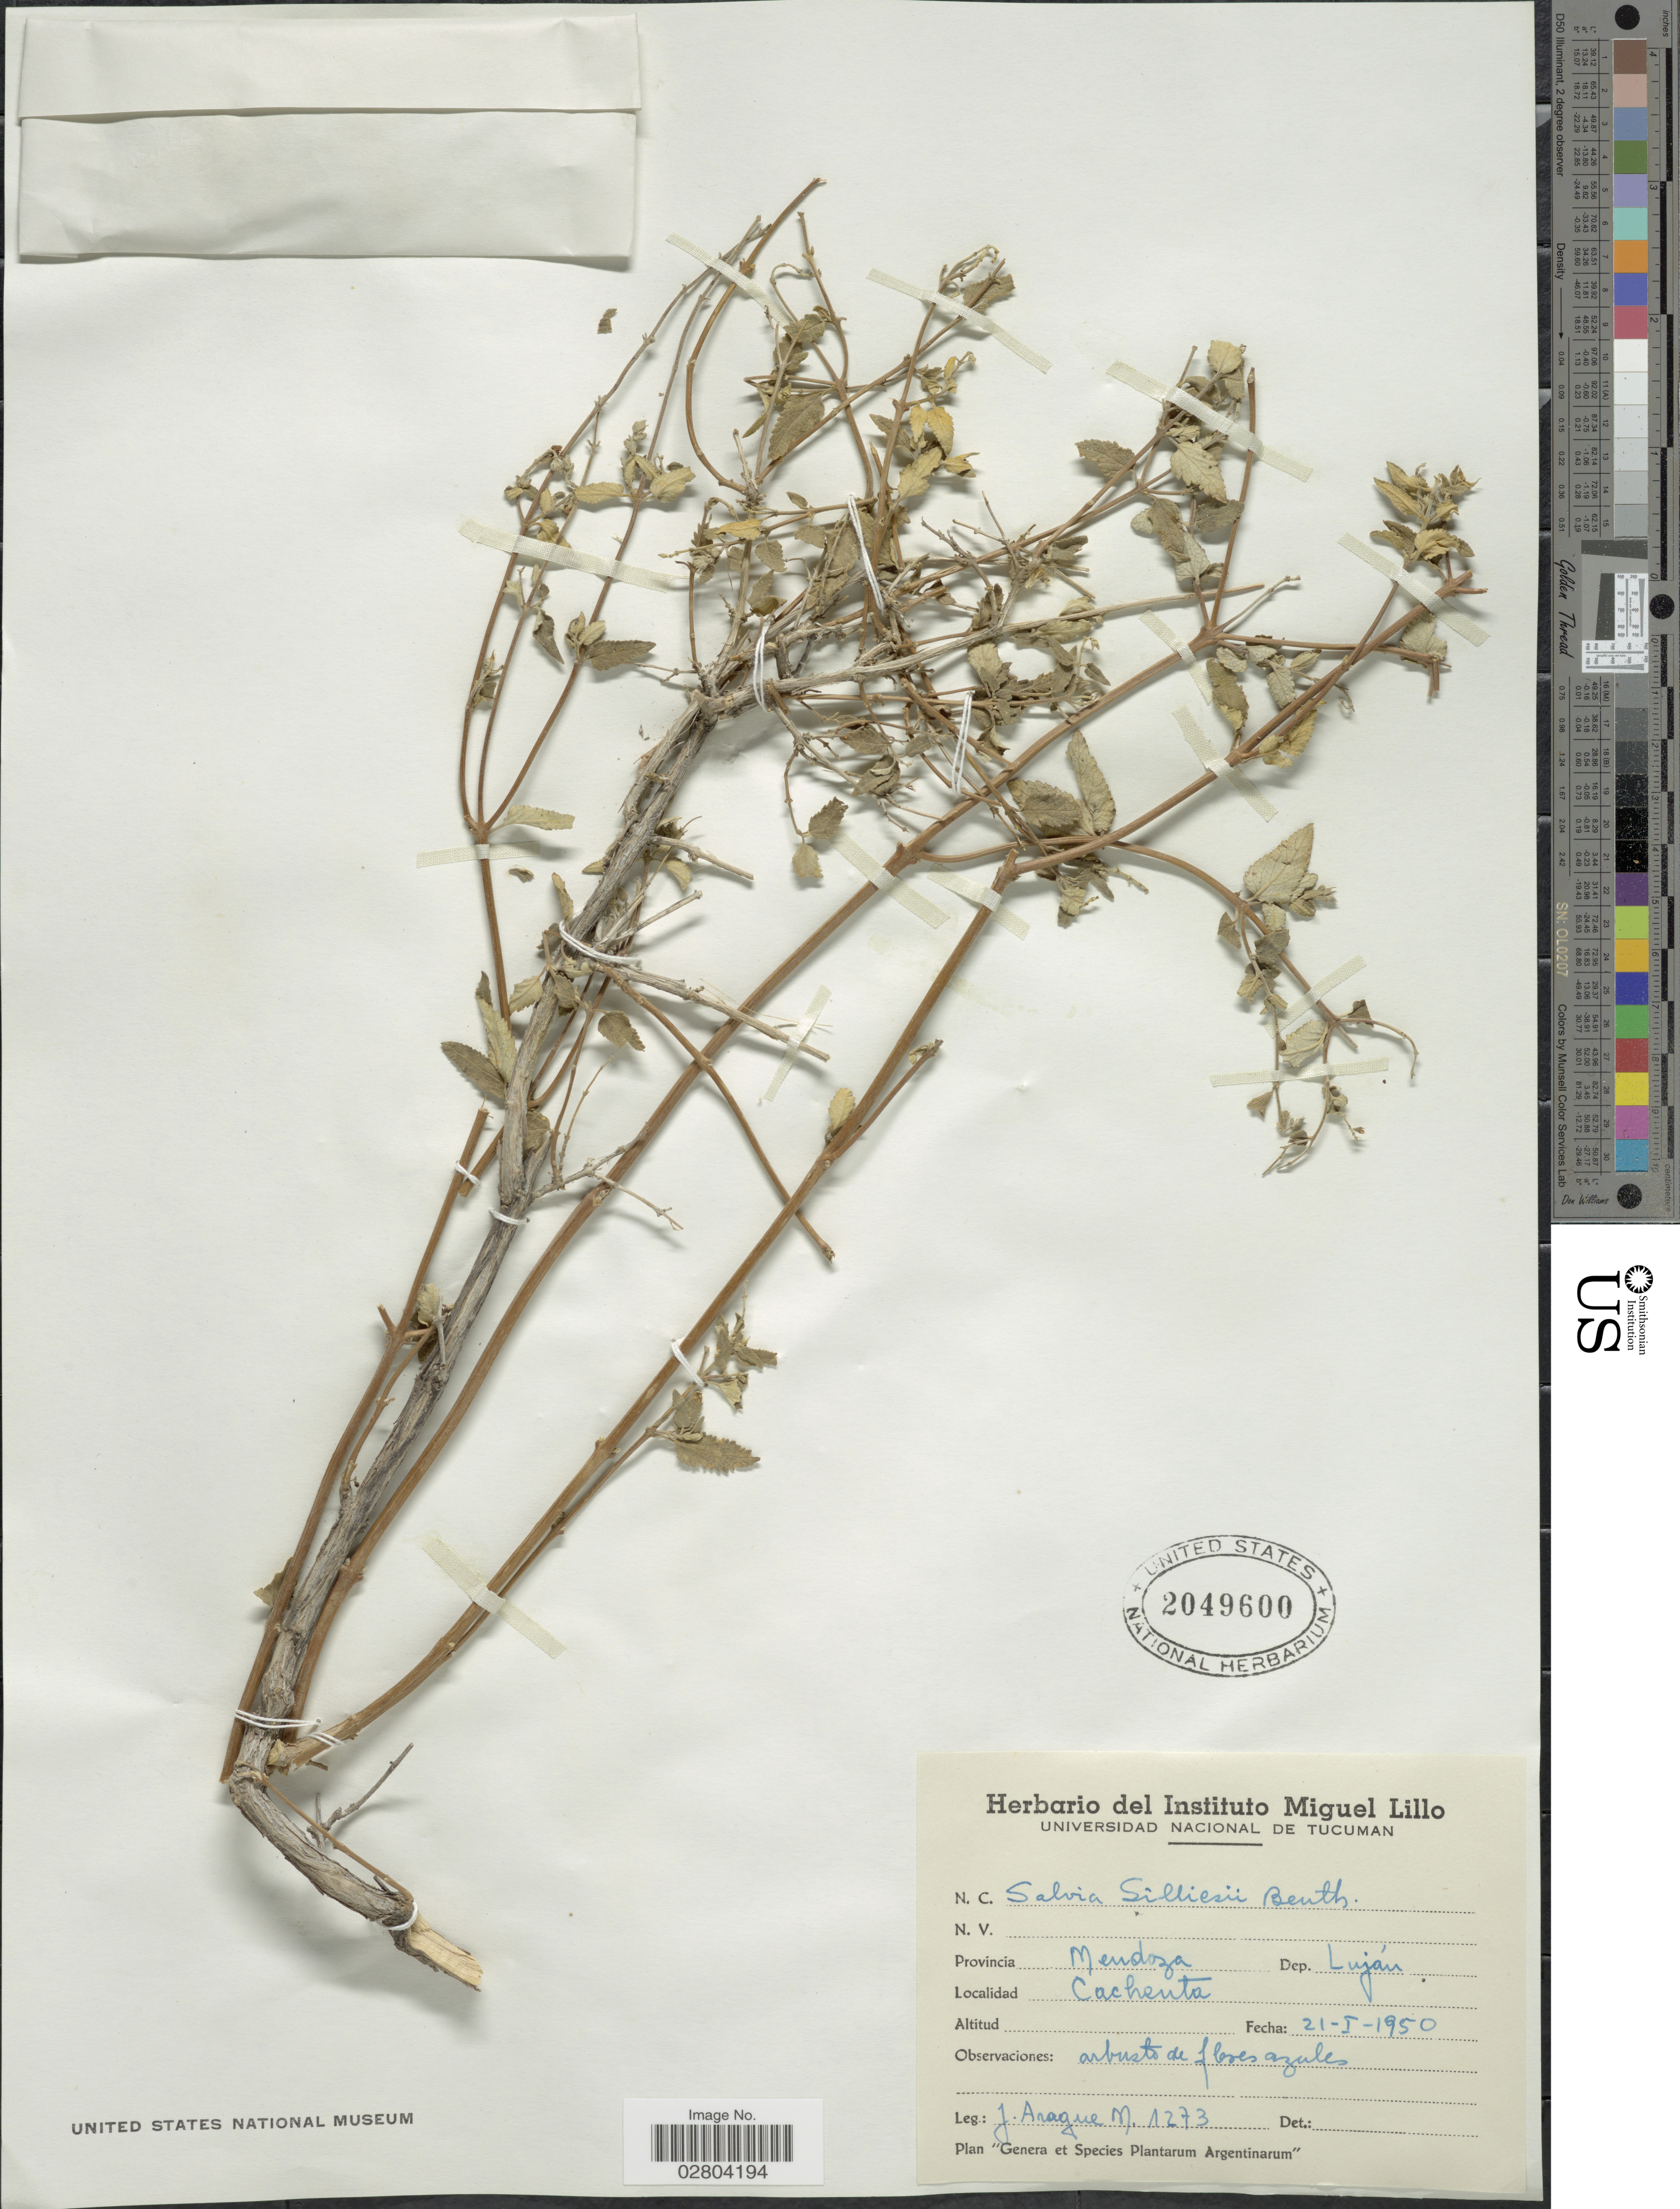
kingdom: Plantae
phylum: Tracheophyta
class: Magnoliopsida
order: Lamiales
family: Lamiaceae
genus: Salvia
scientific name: Salvia cuspidata subsp. gilliesii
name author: (Benth.) J.R.I. Wood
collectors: J. Araque Molina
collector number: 1273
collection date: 1950-01-21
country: Argentina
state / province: Mendoza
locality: Dep. Luján. Cacheuta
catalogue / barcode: US 2049600